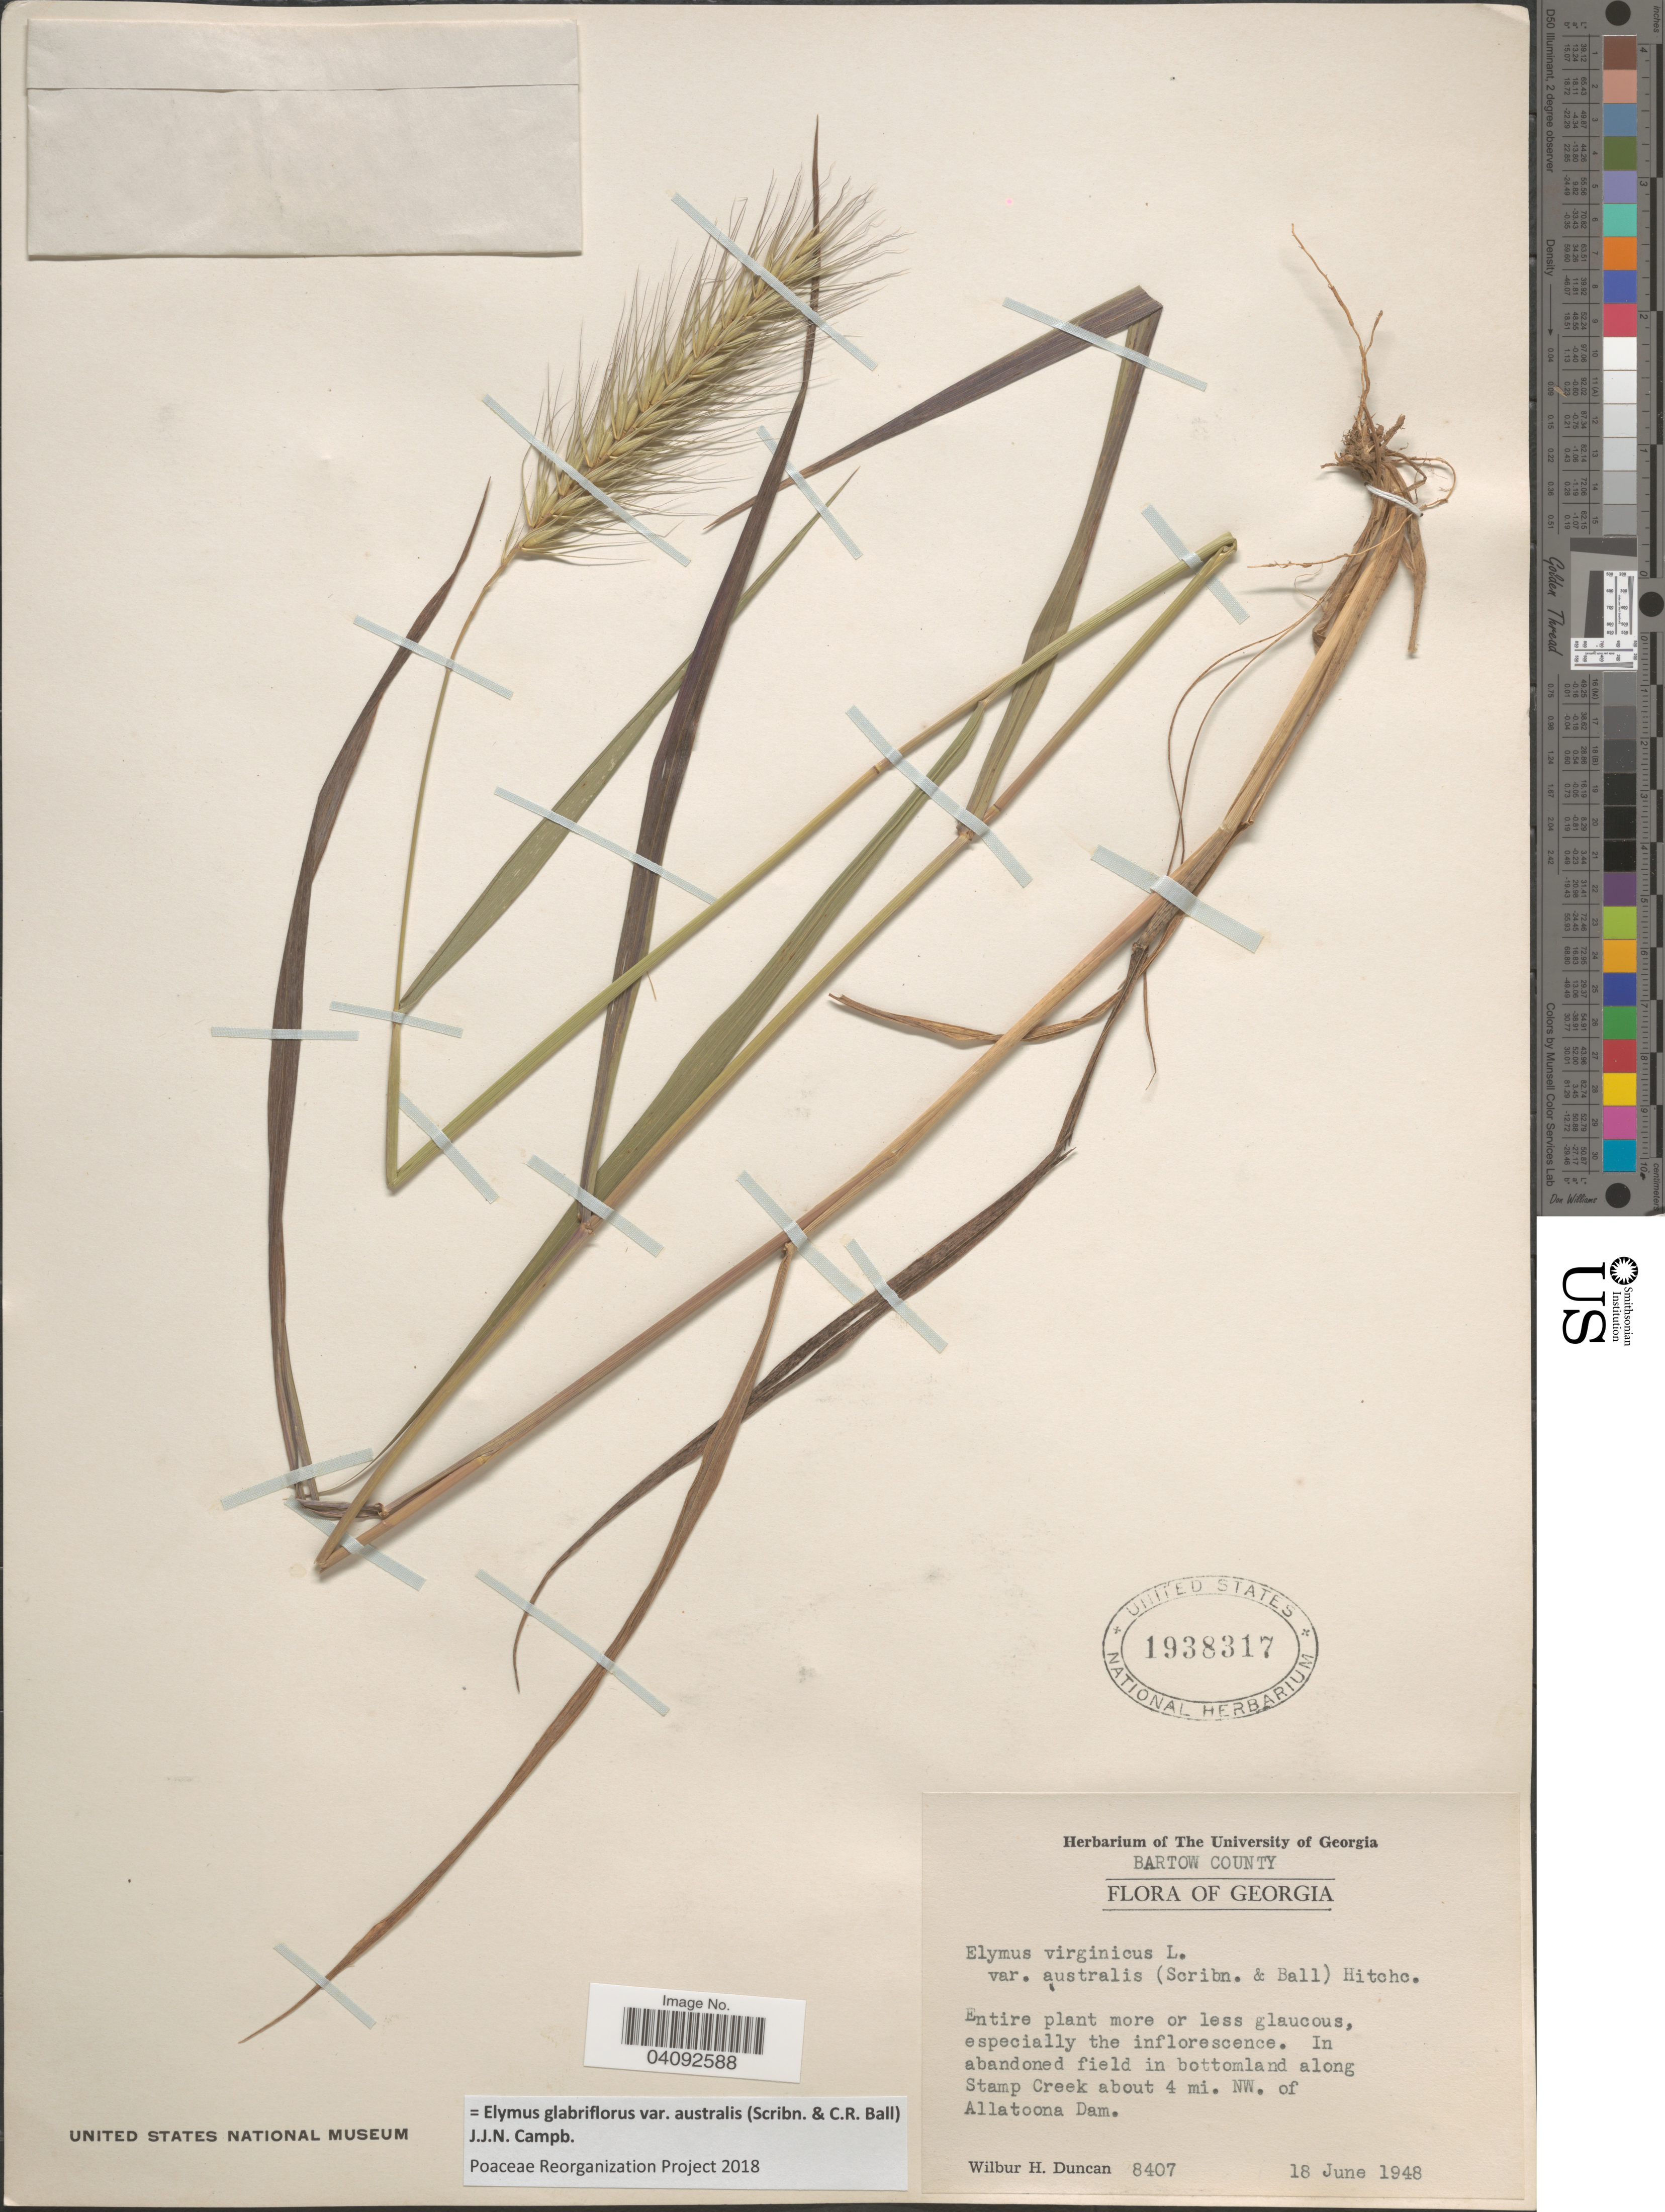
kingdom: Plantae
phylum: Tracheophyta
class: Liliopsida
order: Poales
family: Poaceae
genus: Elymus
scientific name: Elymus glabriflorus var. australis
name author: (Scribn. & C.R. Ball) J.J.N. Campb.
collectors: W. H. Duncan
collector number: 8407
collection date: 1948-06-18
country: United States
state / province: Georgia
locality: Bartow County. In abandoned field in bottomland along Stamp Creek about 4 mi. NW. of Allatoona Dam.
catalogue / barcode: US 1938317